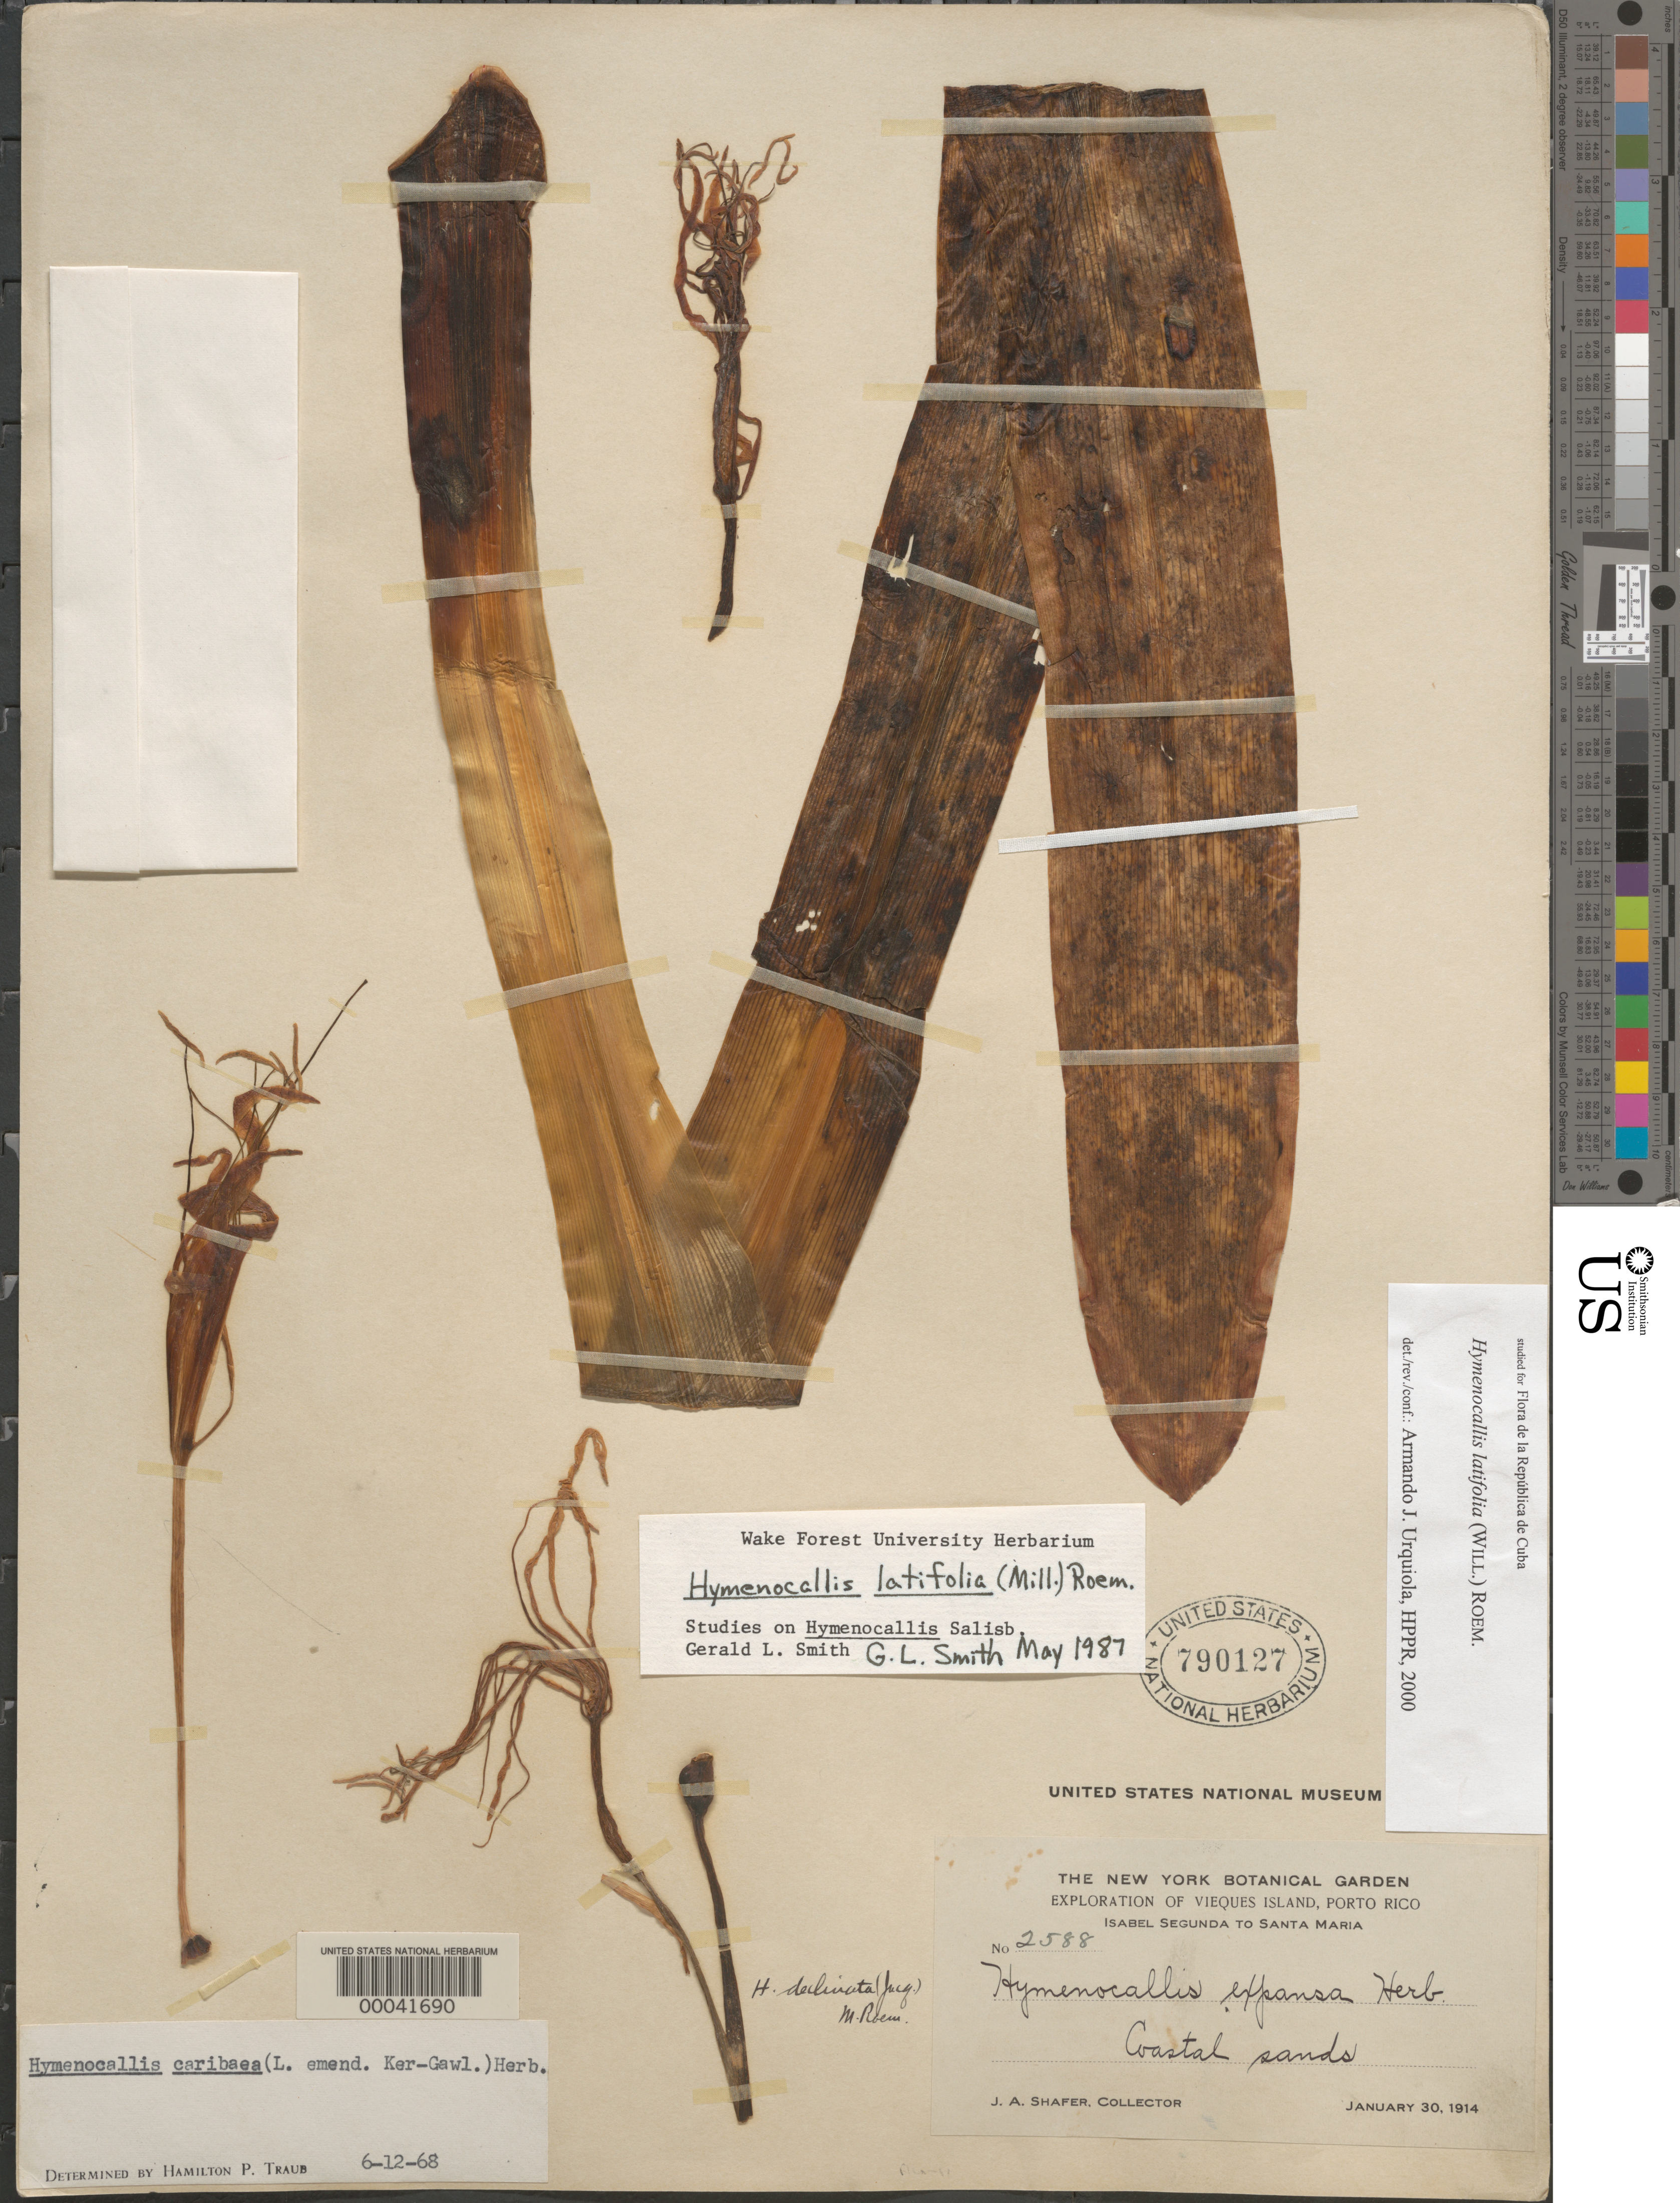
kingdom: Plantae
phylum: Tracheophyta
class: Liliopsida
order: Asparagales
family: Amaryllidaceae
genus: Hymenocallis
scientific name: Hymenocallis latifolia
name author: (Mill.) M. Roem.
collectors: J. A. Shafer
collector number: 2588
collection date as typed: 30 Jan 1914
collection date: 1914-01-30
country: Puerto Rico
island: Greater Antilles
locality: Vieques island, isabel segunda to santa maria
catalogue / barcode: US 790127